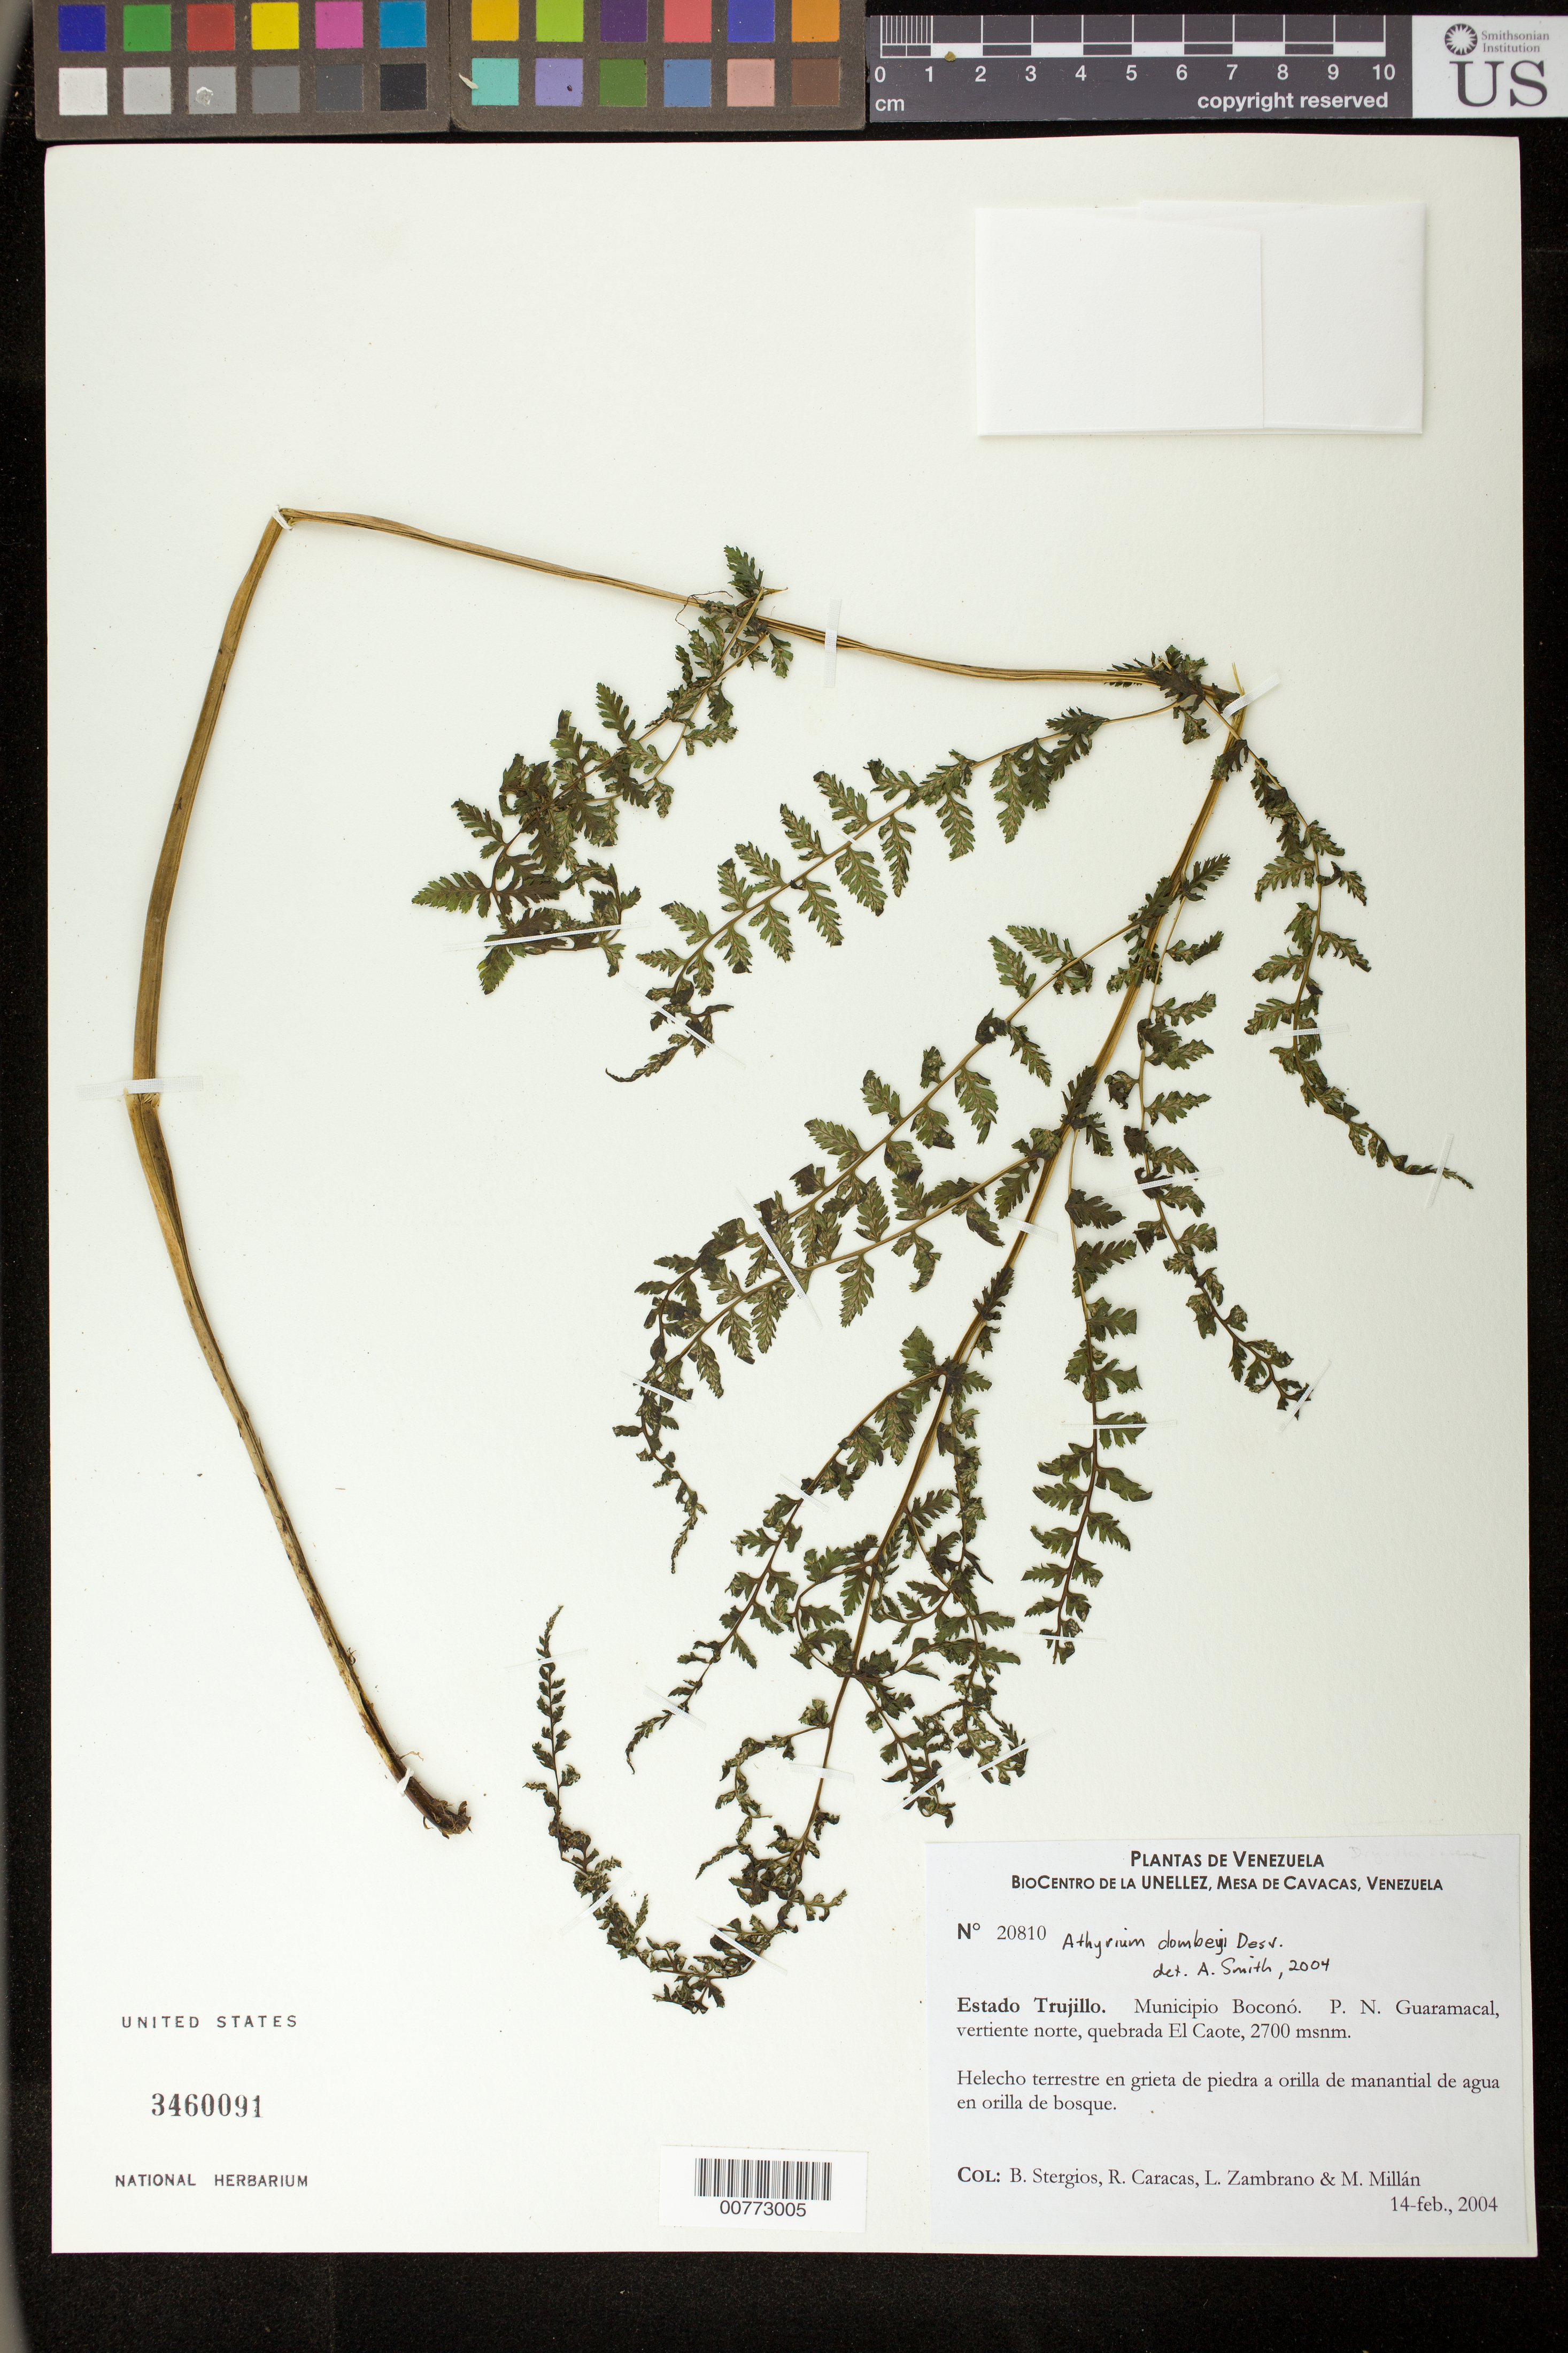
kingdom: Plantae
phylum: Tracheophyta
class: Polypodiopsida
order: Polypodiales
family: Athyriaceae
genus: Athyrium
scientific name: Athyrium dombeyi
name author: Desv.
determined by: Smith, Alan R., (UC)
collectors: B. G. Stergios, R. Caracas, L. Zambrano & M. Millán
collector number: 20810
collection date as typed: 14 Feb 2004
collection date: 2004-02-14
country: Venezuela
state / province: Trujillo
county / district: Boconó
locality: Parque Nacional Guaramacal, vertiente N, quebrada El Caote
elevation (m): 2700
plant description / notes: PORT, US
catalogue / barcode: US 3460091